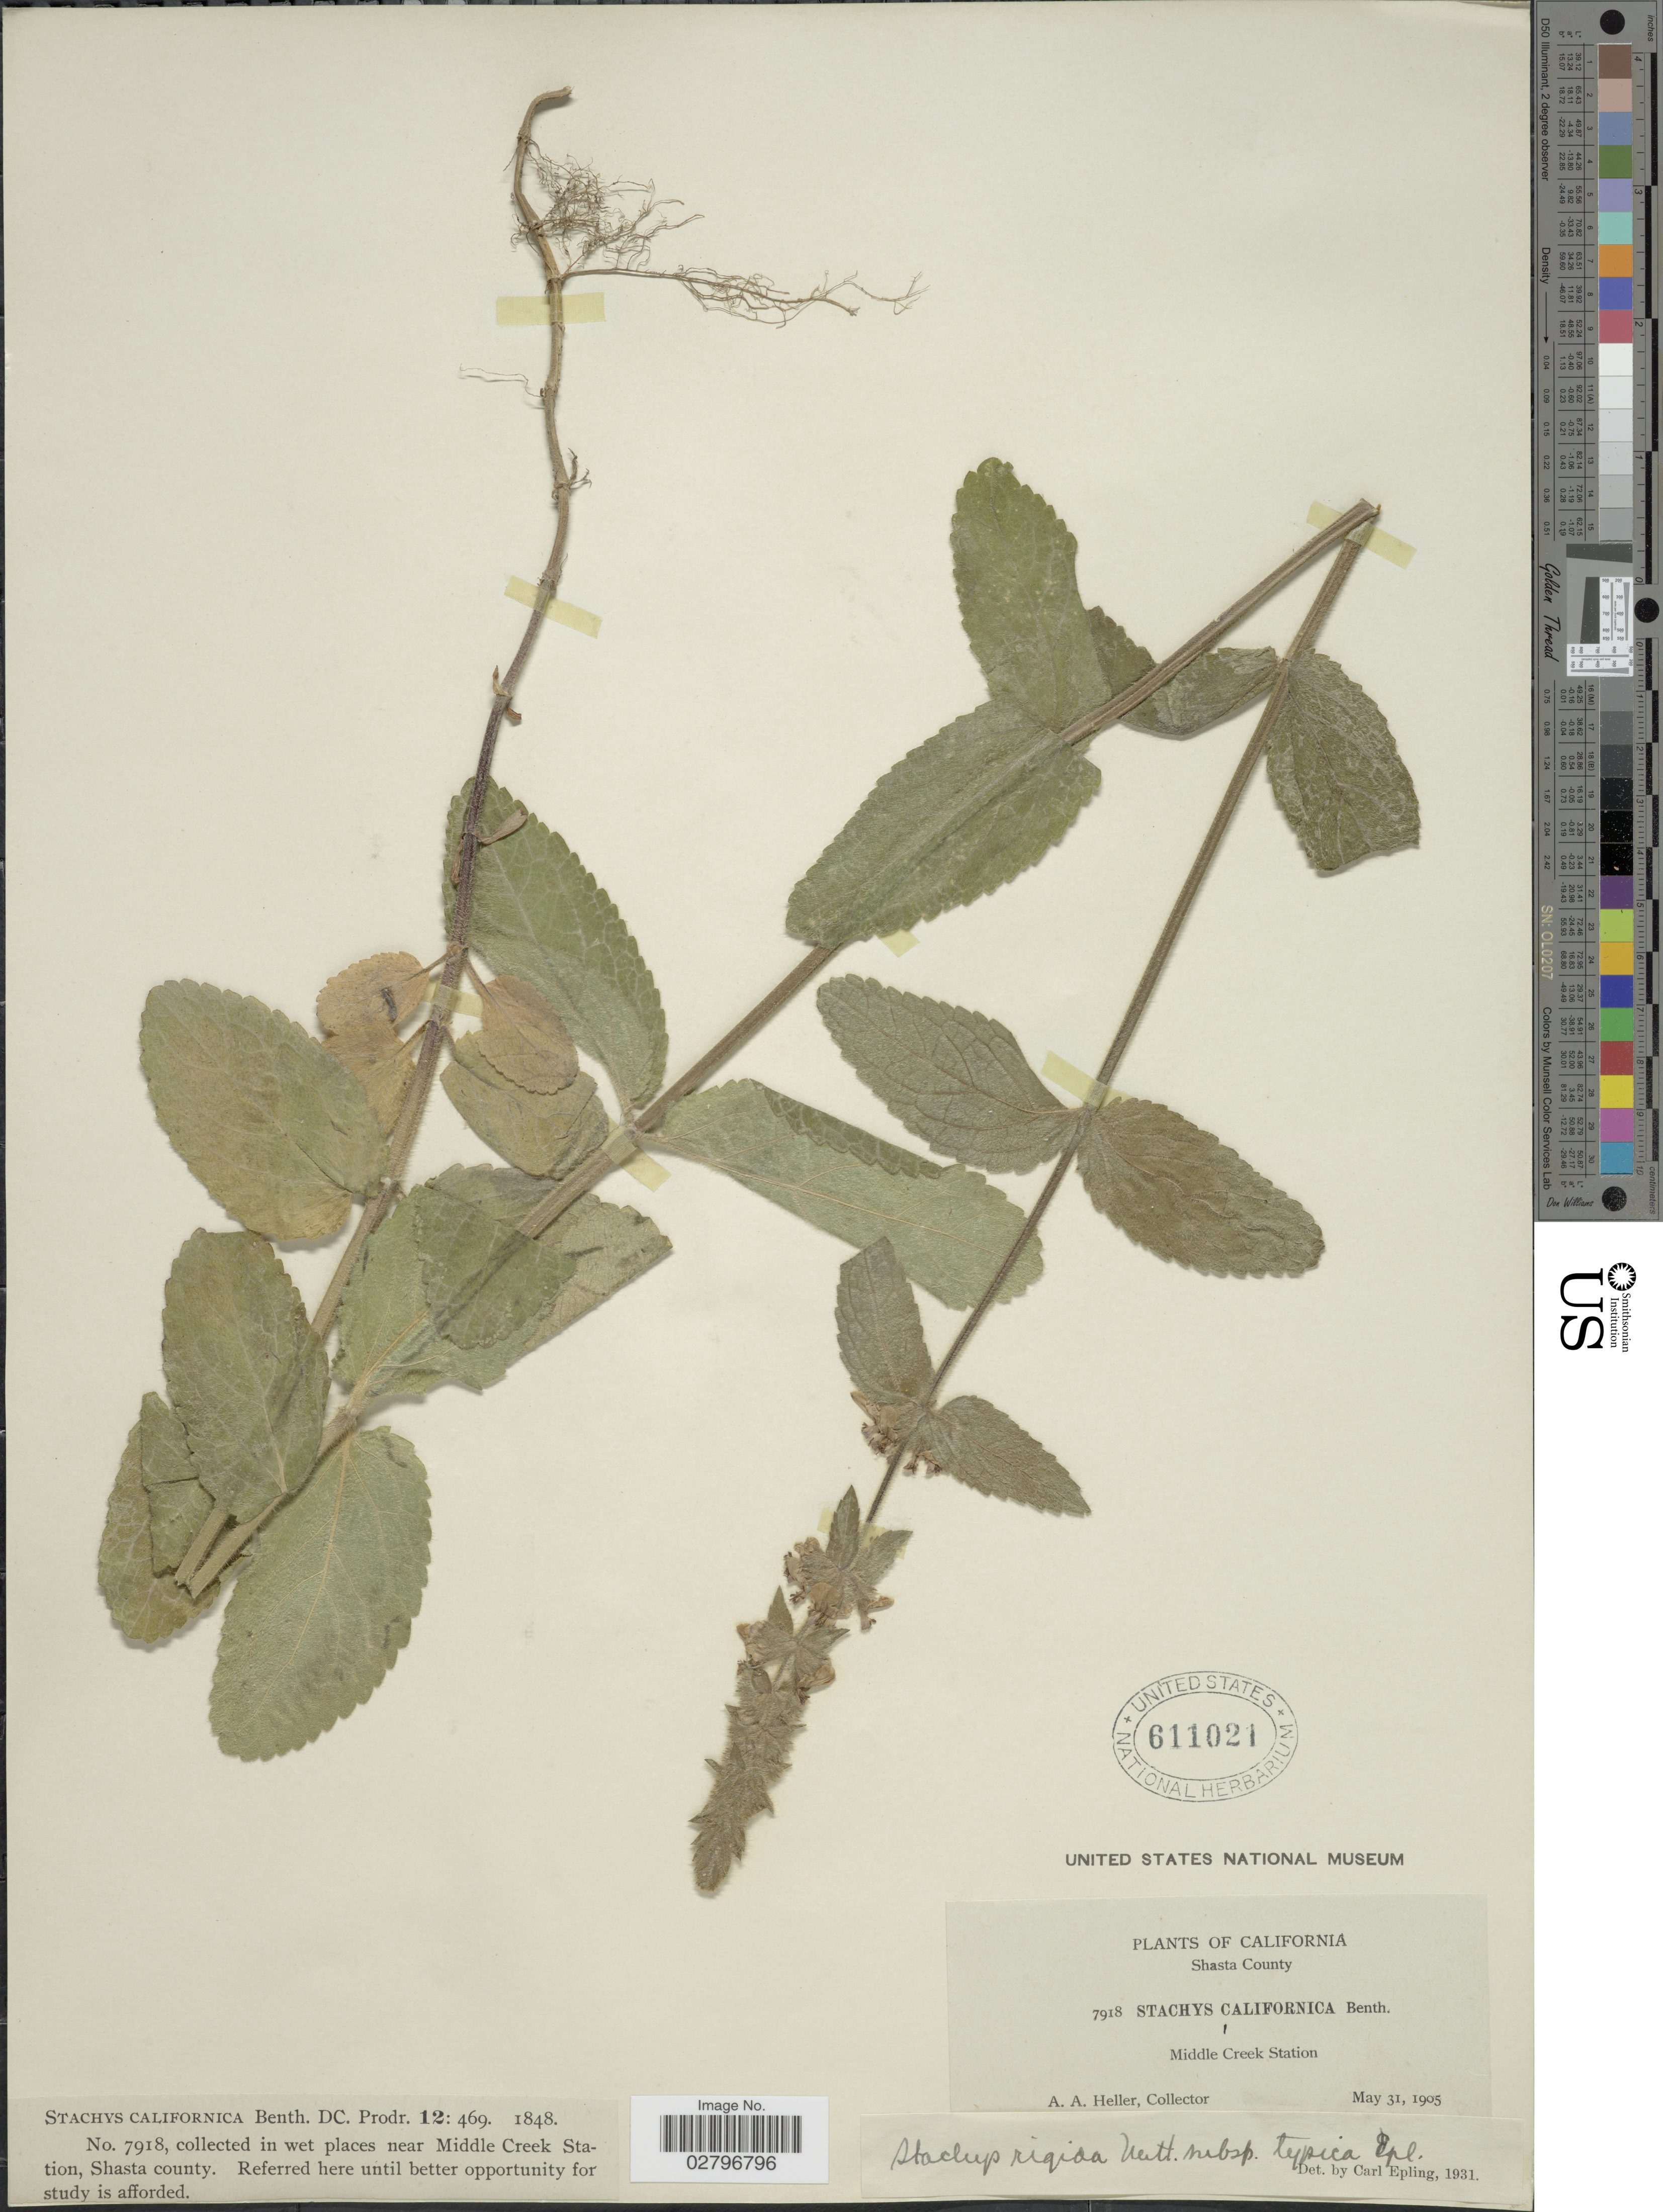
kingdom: Plantae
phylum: Tracheophyta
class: Magnoliopsida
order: Lamiales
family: Lamiaceae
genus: Stachys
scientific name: Stachys rigida subsp. typica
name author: Epling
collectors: A. A. Heller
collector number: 7918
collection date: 1905-05-31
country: United States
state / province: California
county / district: Shasta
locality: Shasta County, Middle Creek Station, in wet places near Middle Creek Station.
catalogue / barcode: US 611021